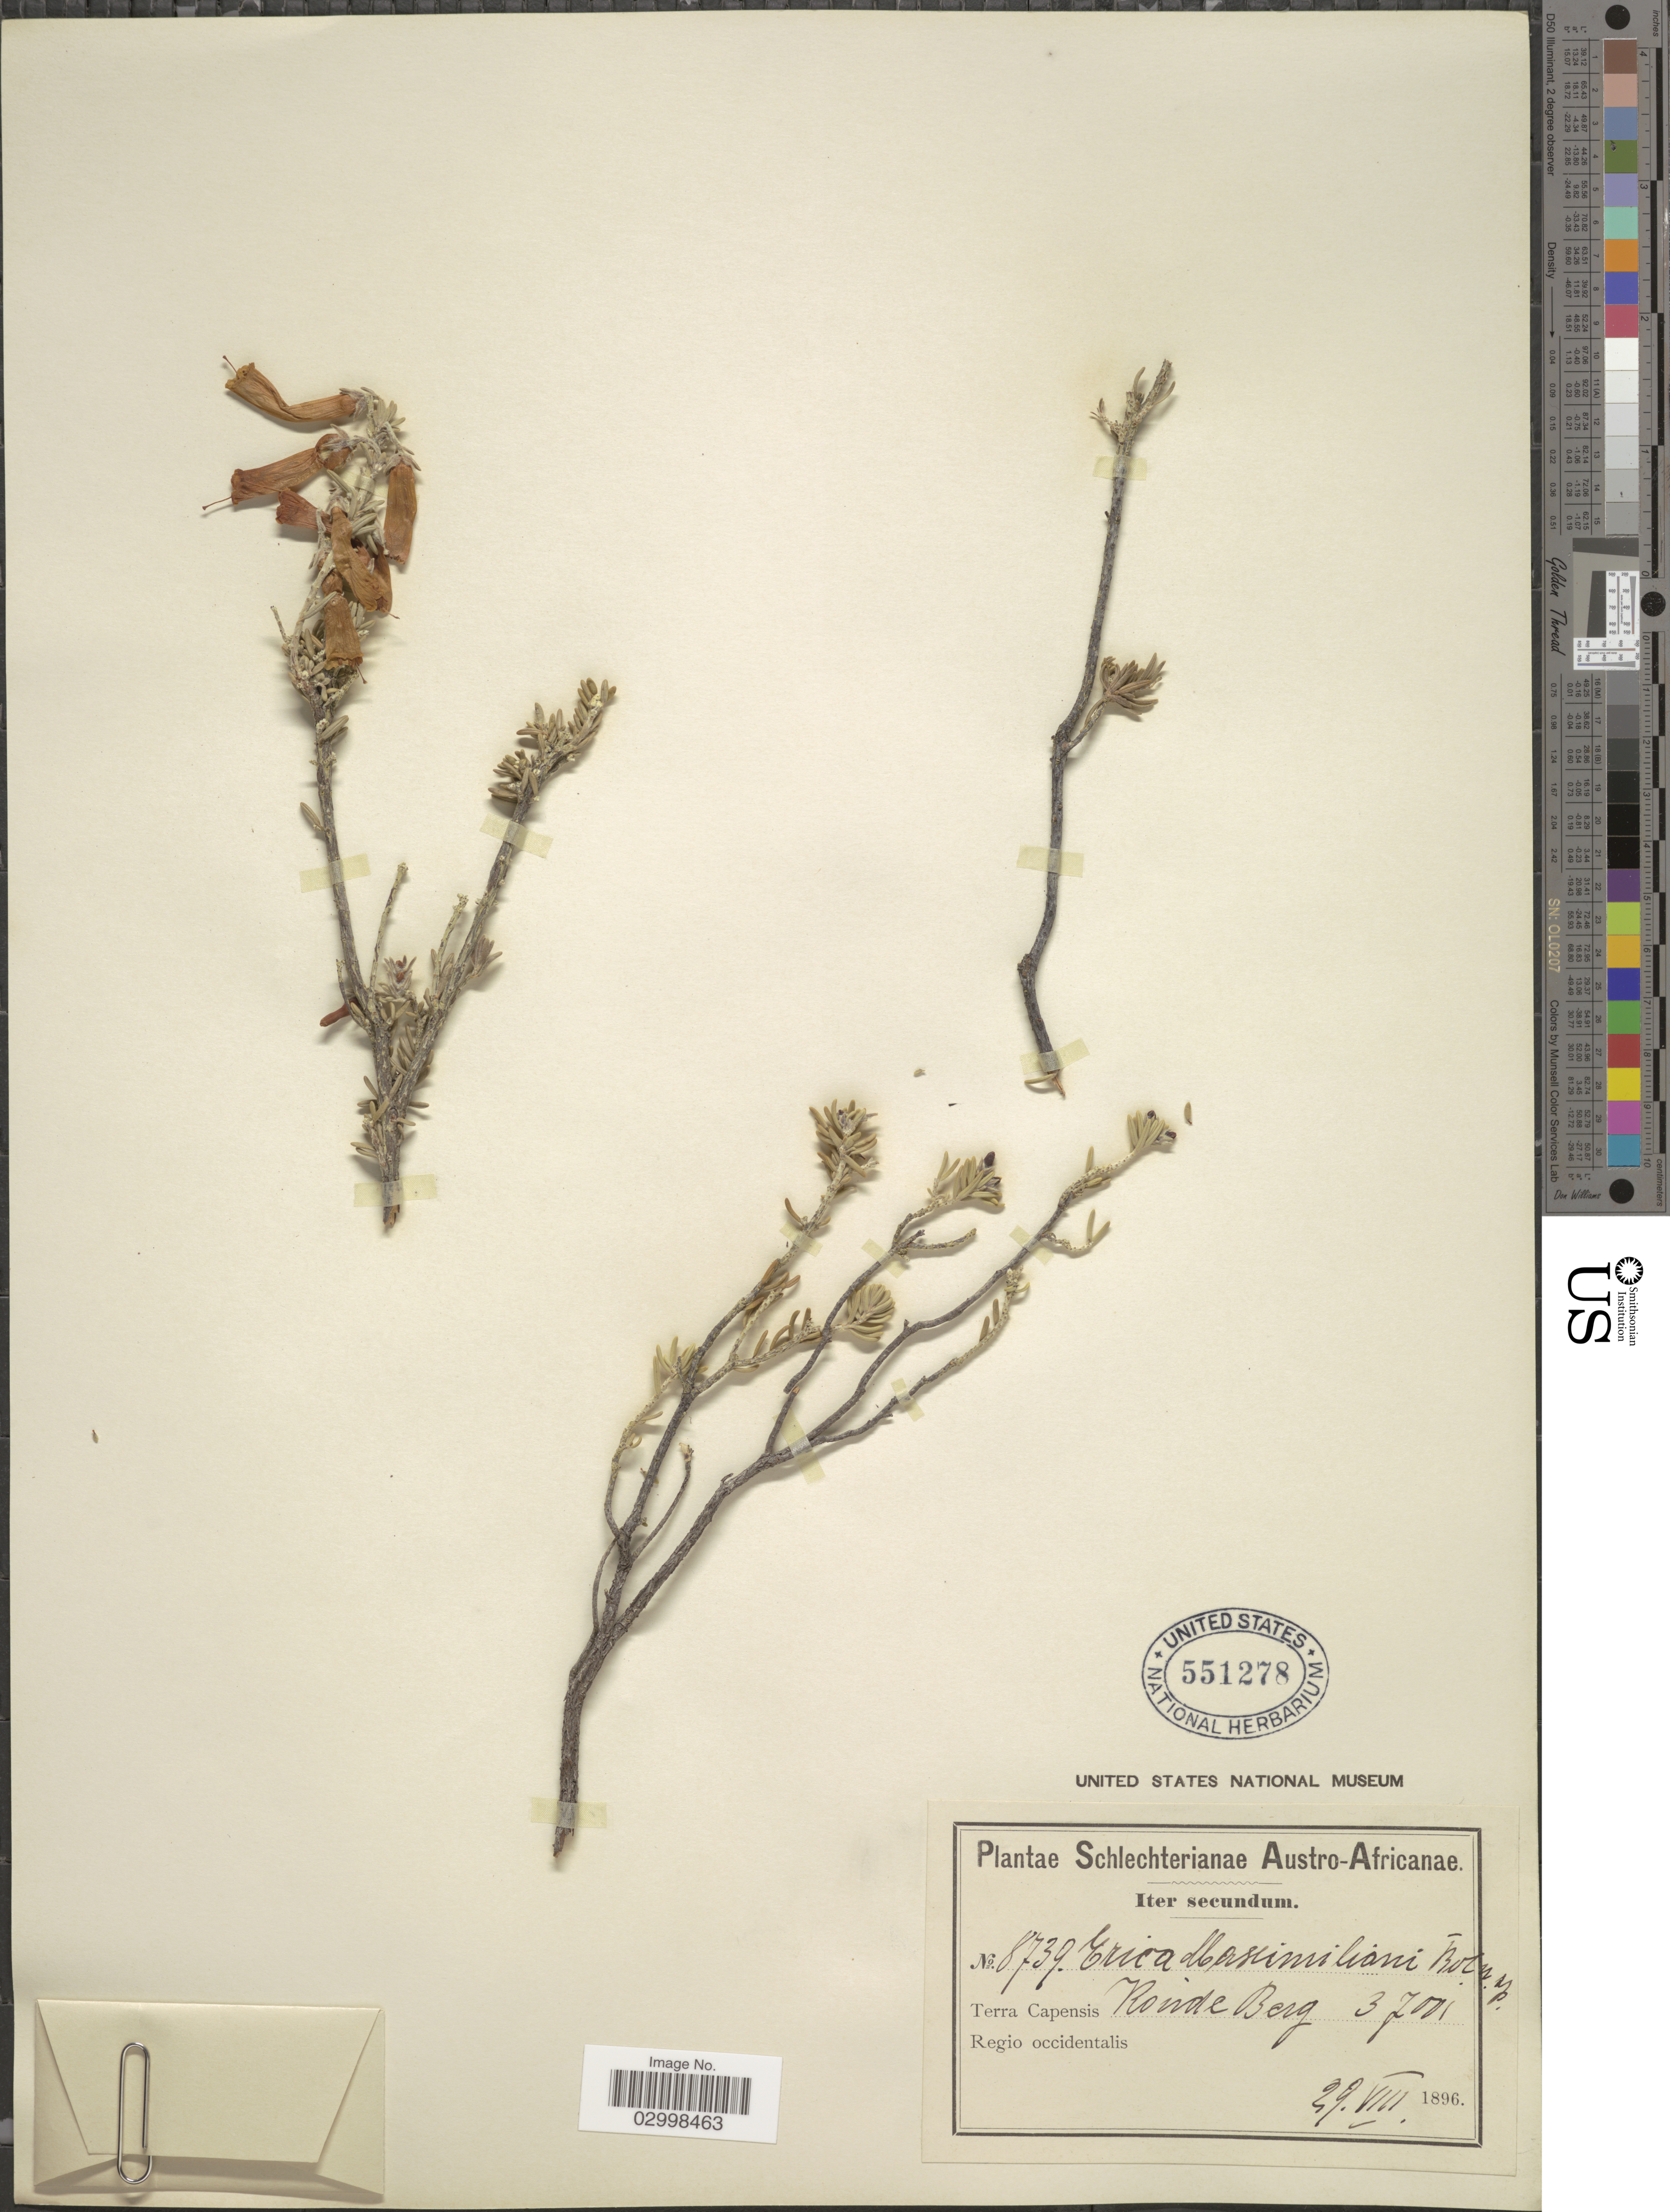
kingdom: Plantae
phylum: Tracheophyta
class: Magnoliopsida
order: Ericales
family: Ericaceae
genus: Erica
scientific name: Erica maximiliani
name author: Guthrie & Bolus ex Schltr.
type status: Type Collection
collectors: Schlechter, --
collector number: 8739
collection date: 1896-08-29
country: South Africa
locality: Austro-Africanae, Terra Capensis, Koude Berg, Regio occidentalis.3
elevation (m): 1128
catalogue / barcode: US 551278